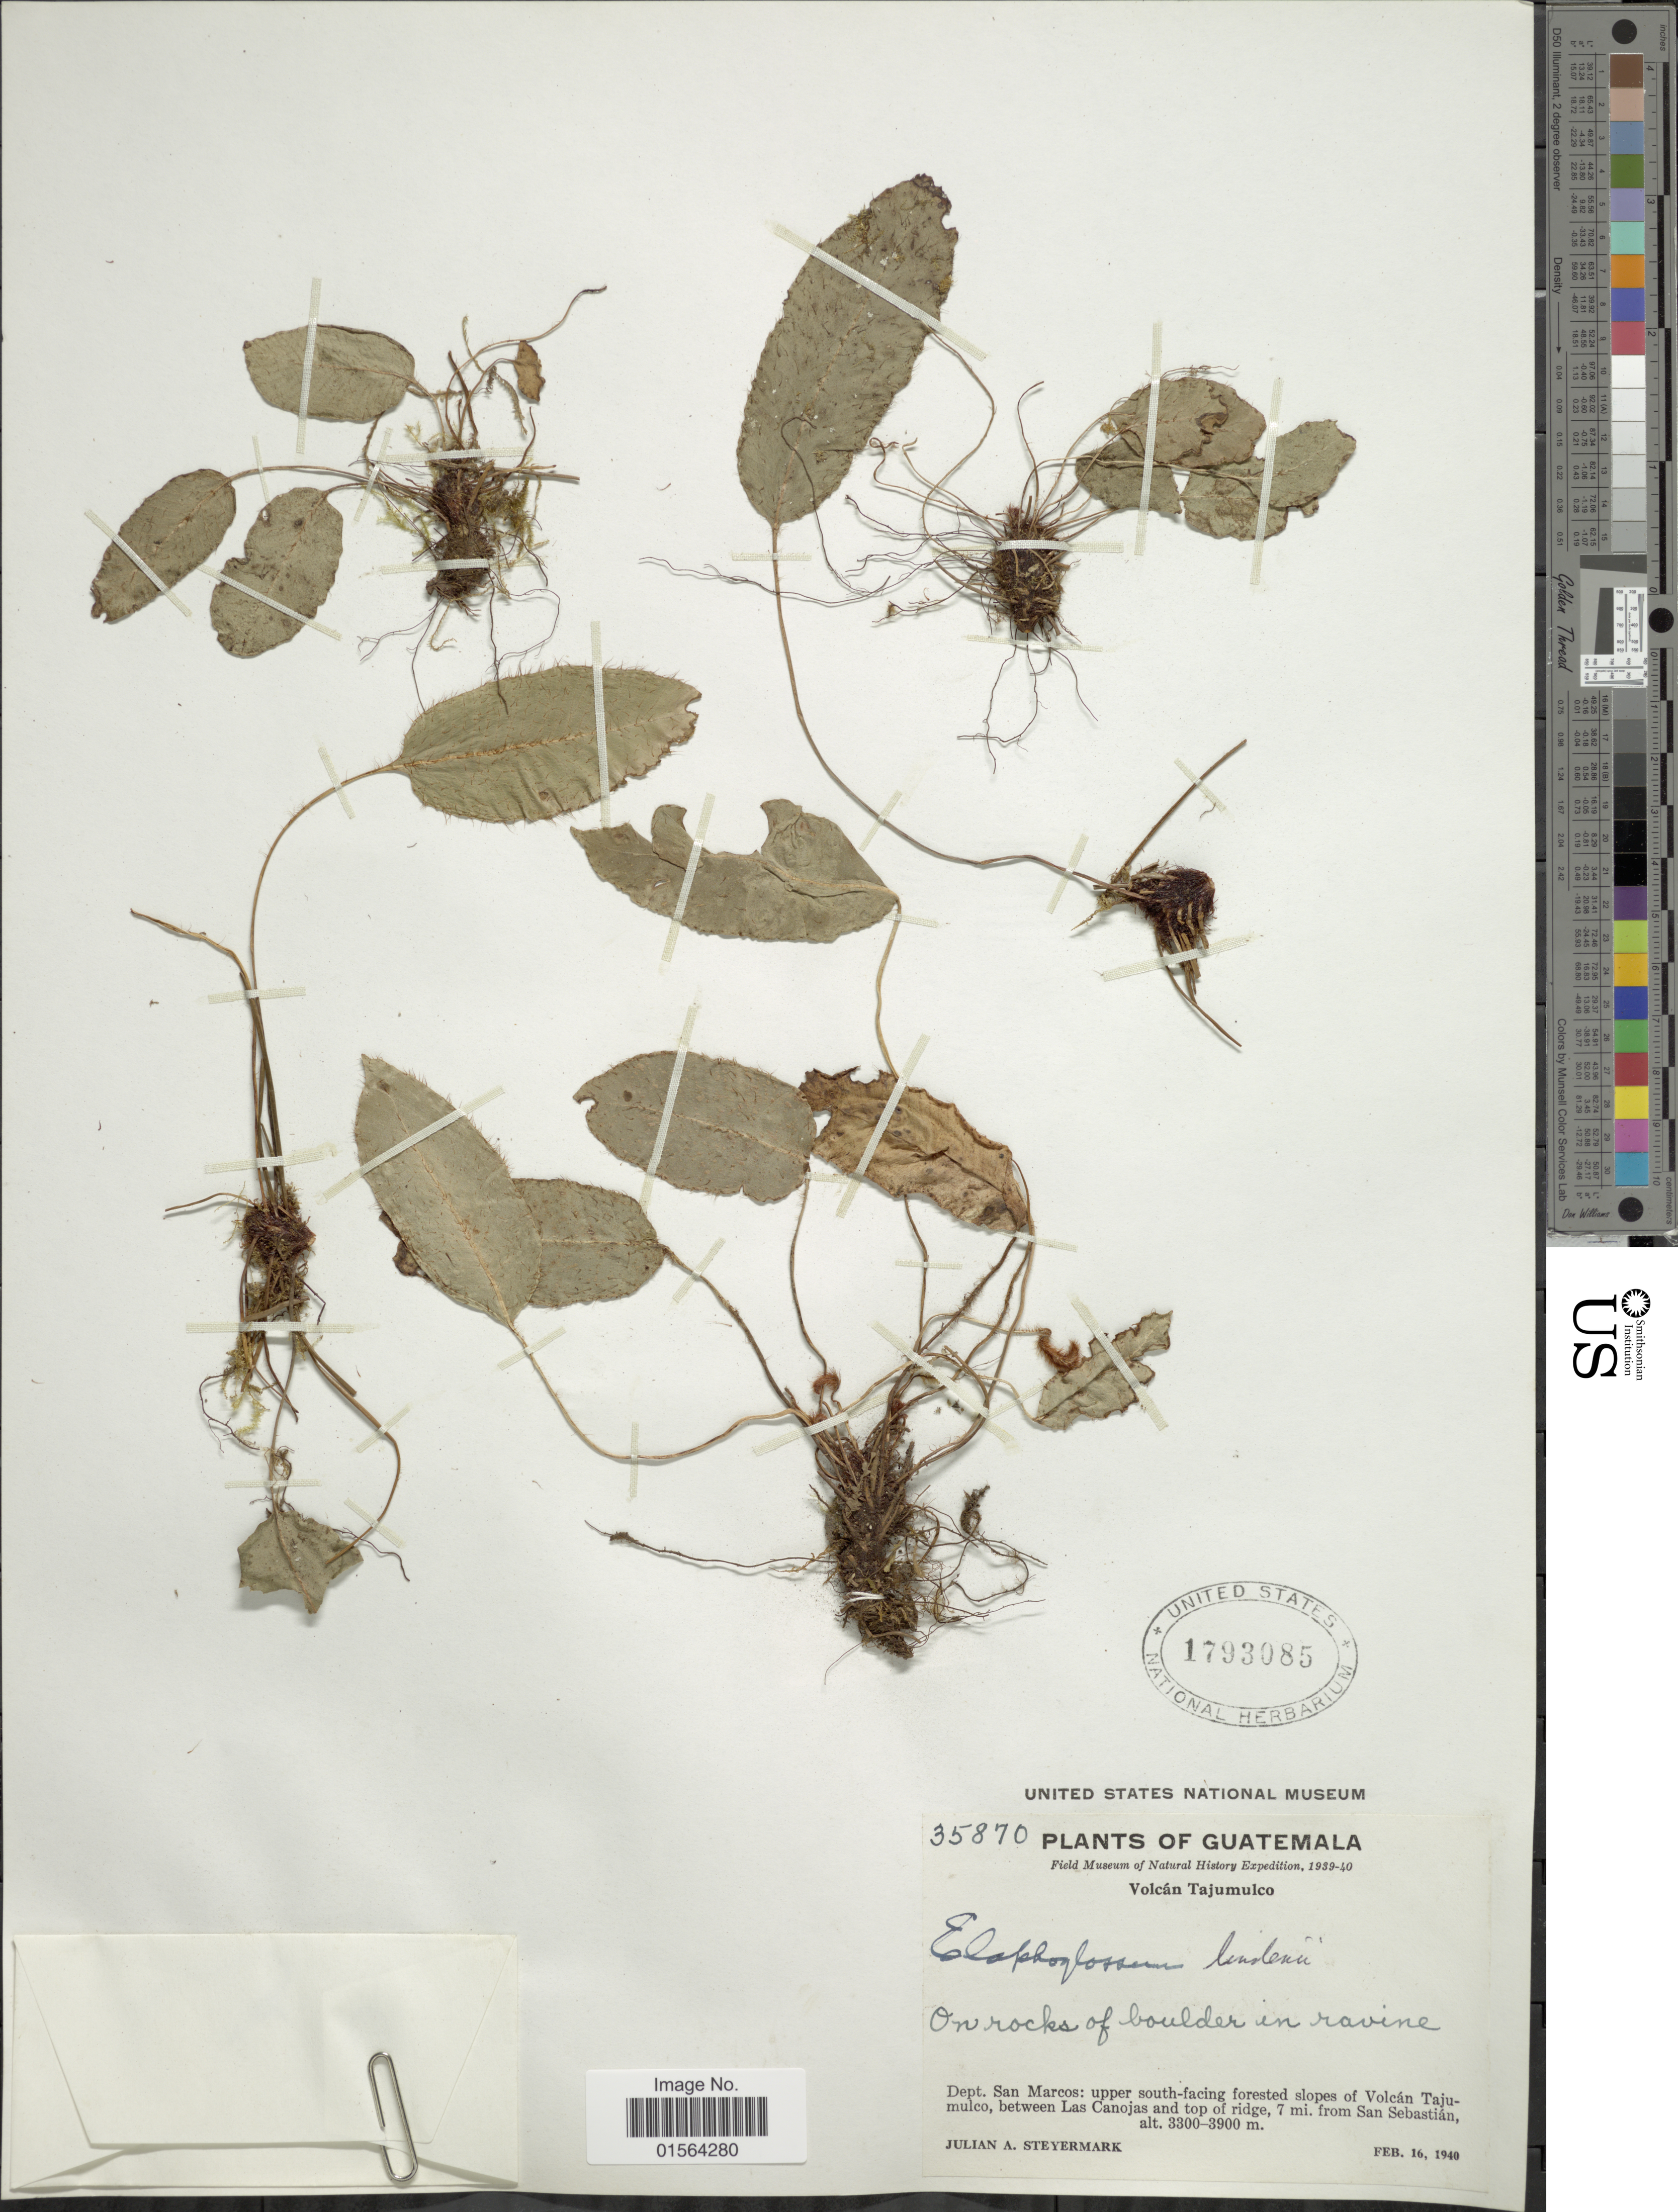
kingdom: Plantae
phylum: Tracheophyta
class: Polypodiopsida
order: Polypodiales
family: Dryopteridaceae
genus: Elaphoglossum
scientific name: Elaphoglossum lindenii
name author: (Bory ex Fée) T. Moore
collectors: J. Steyermark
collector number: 35870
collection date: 1940-02-16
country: Guatemala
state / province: San Marcos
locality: Volcan Tajumulco, Dept. San Marcos: upper south-facing forested slopes of Volcan Tajumulco, between Las Canojas and top of ridge, 7 mi. from San Sebastian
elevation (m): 3300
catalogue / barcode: US 1793085